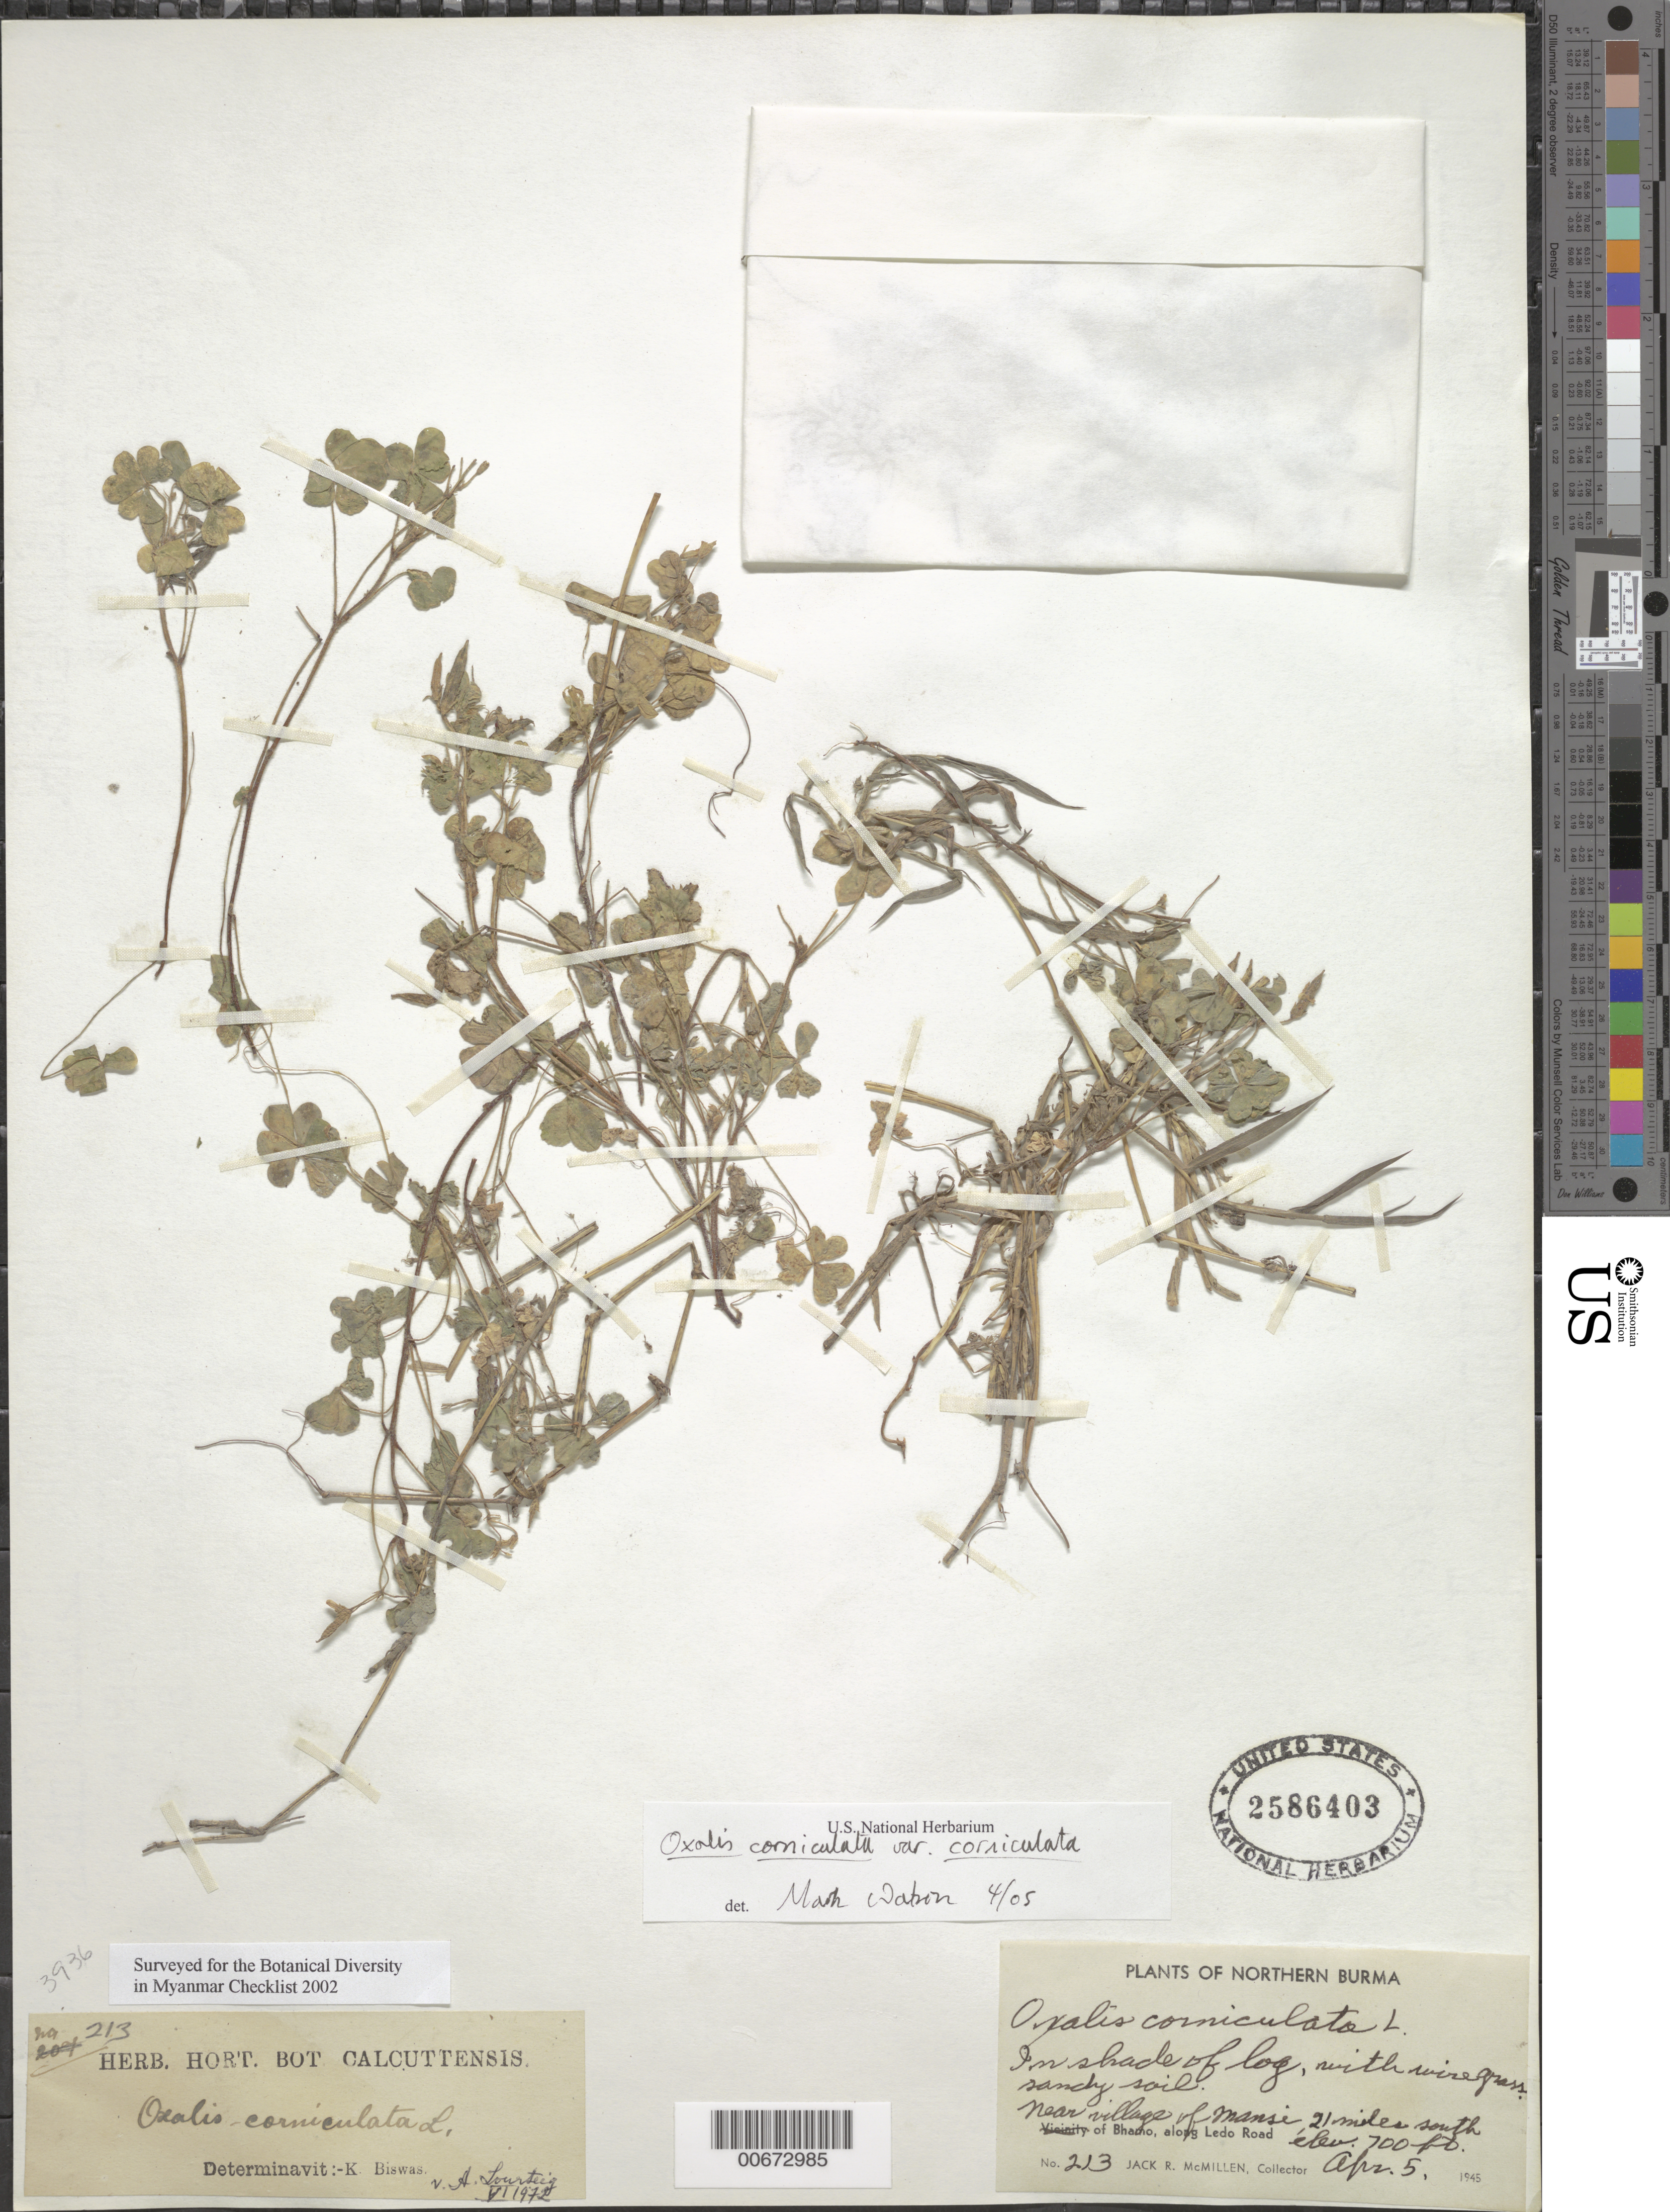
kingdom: Plantae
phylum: Tracheophyta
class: Magnoliopsida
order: Oxalidales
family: Oxalidaceae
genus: Oxalis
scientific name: Oxalis corniculata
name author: L.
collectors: J. McMillen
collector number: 213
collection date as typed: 05 Apr 1945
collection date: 1945-04-05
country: Myanmar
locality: Mansi, S of Bhamo, along Ledo Road.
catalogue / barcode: US 2586403